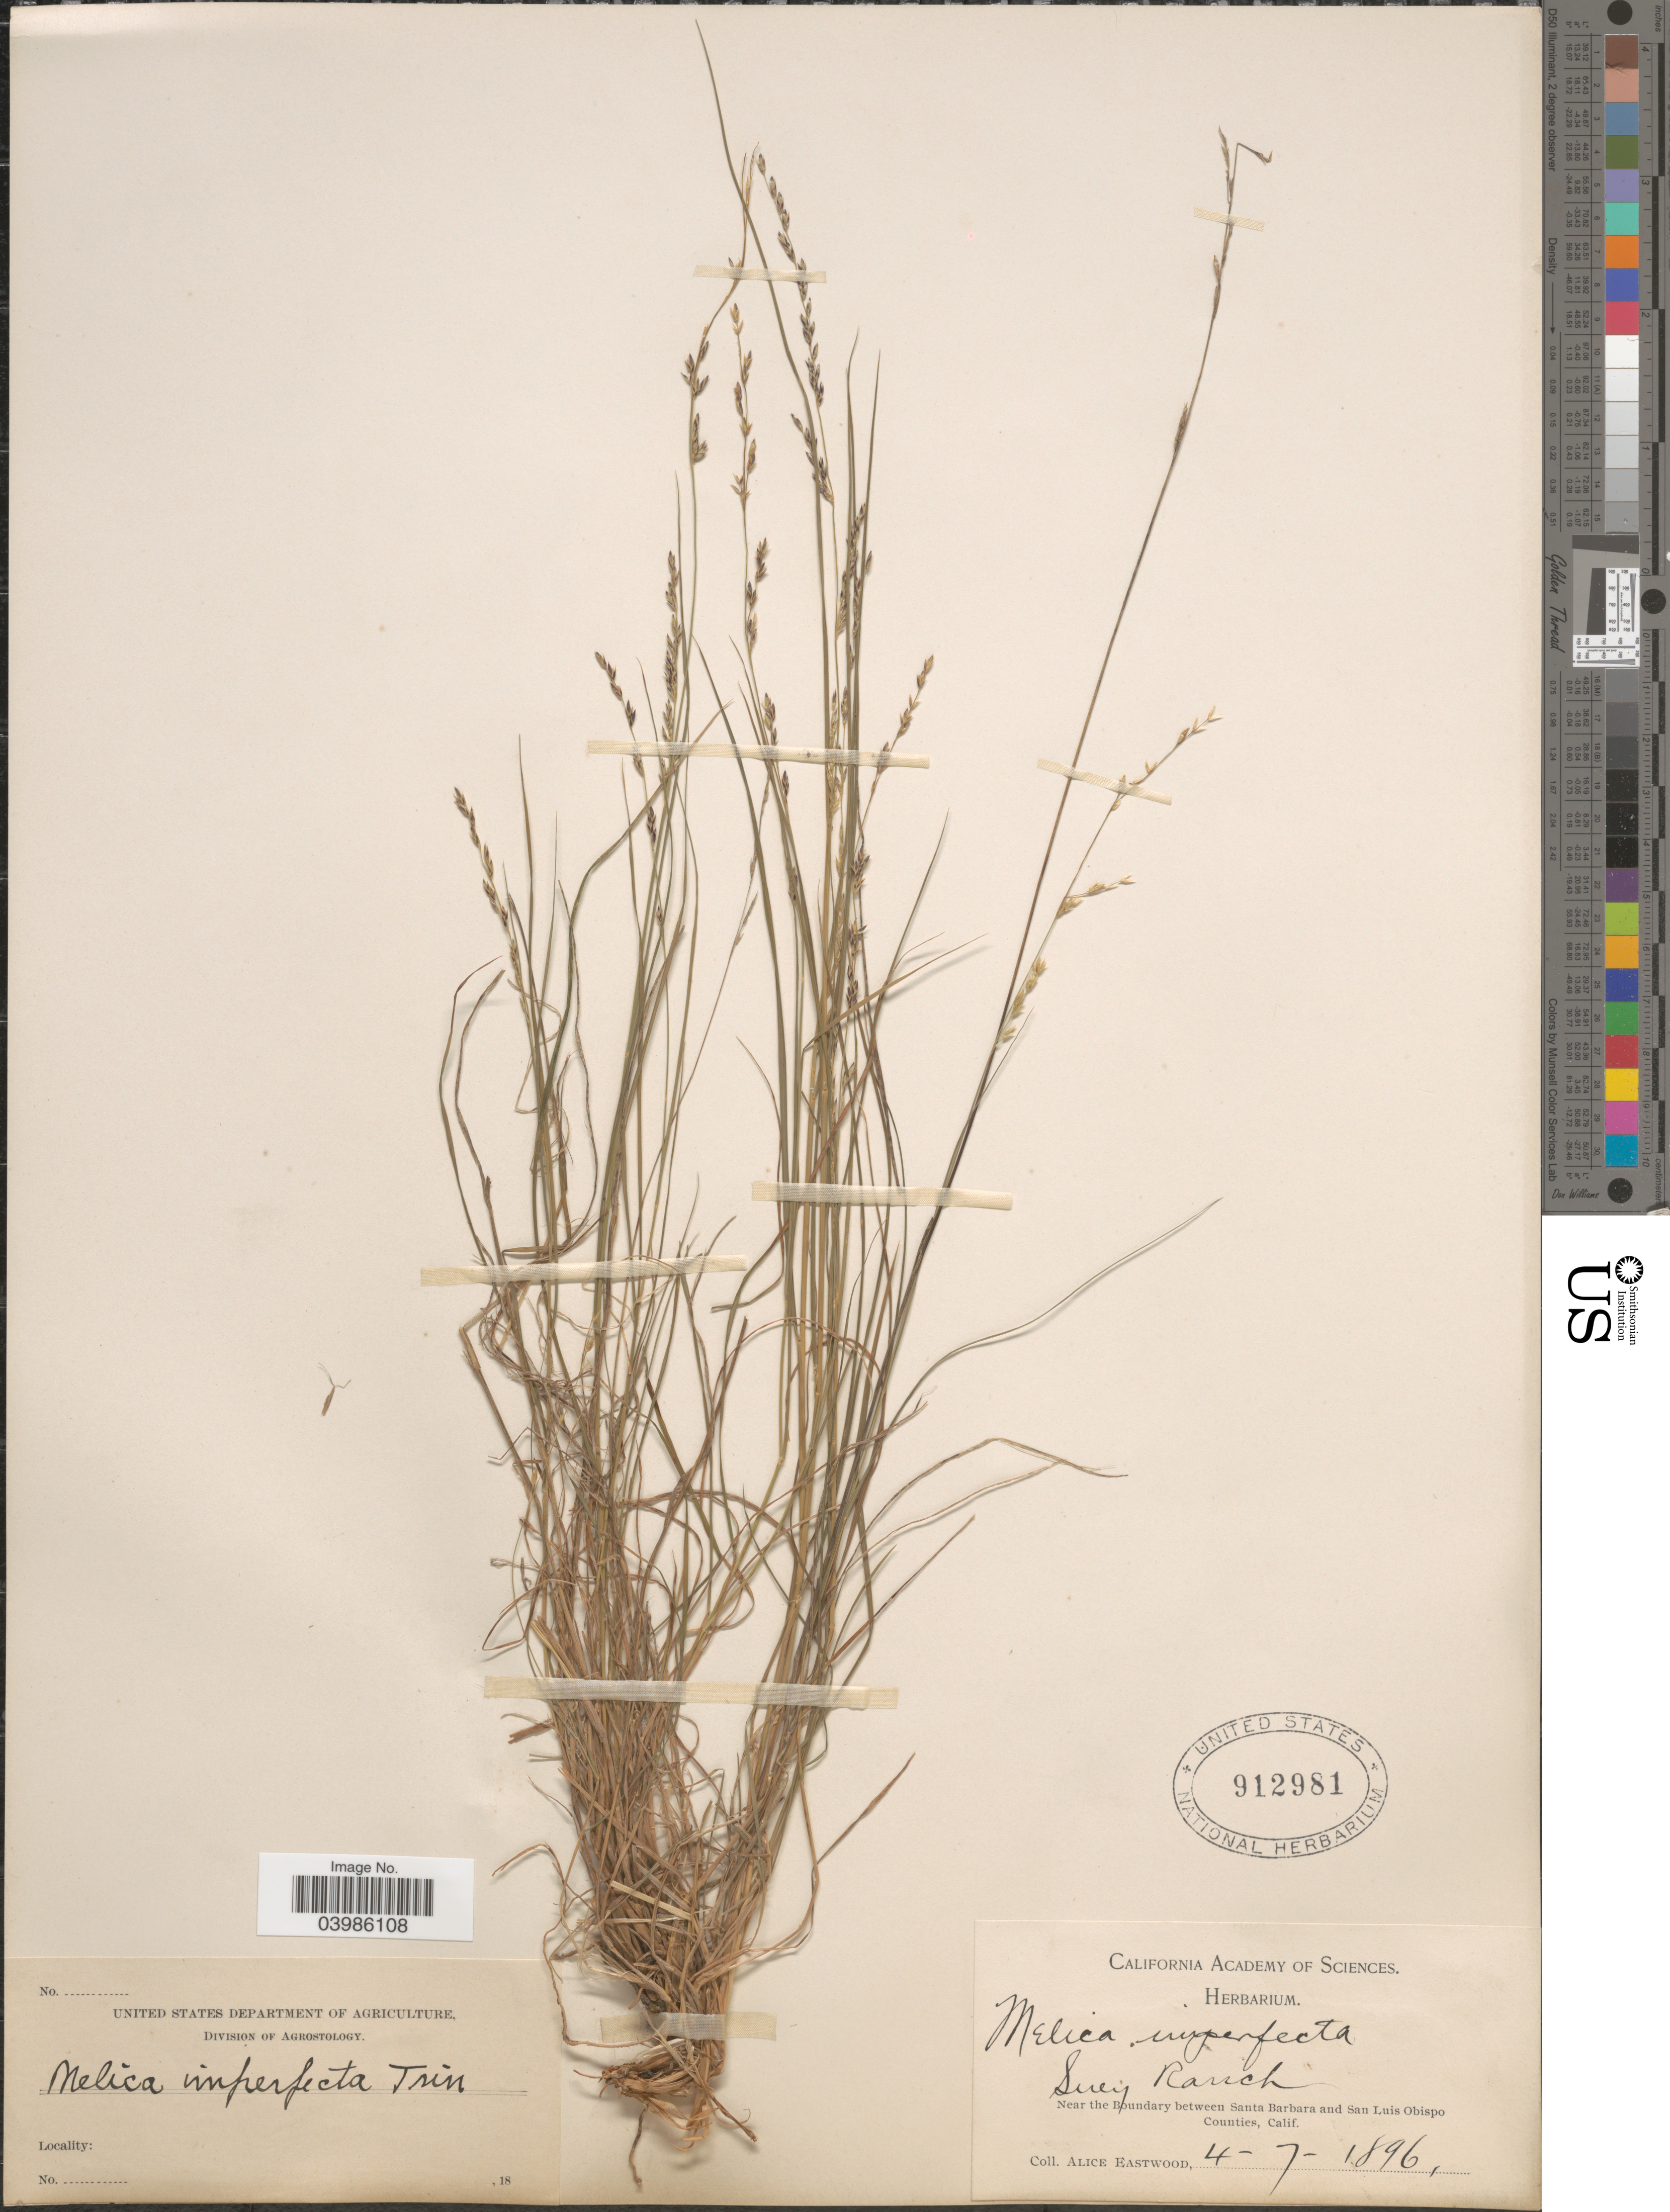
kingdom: Plantae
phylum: Tracheophyta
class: Liliopsida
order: Poales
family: Poaceae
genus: Melica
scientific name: Melica imperfecta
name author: Trin.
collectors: A. Eastwood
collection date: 1896-04-07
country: United States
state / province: California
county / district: Santa Barbara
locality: Suey Ranch. Near the Boundary between Santa Barbara and San Luis Obispo Counties.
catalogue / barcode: US 912981